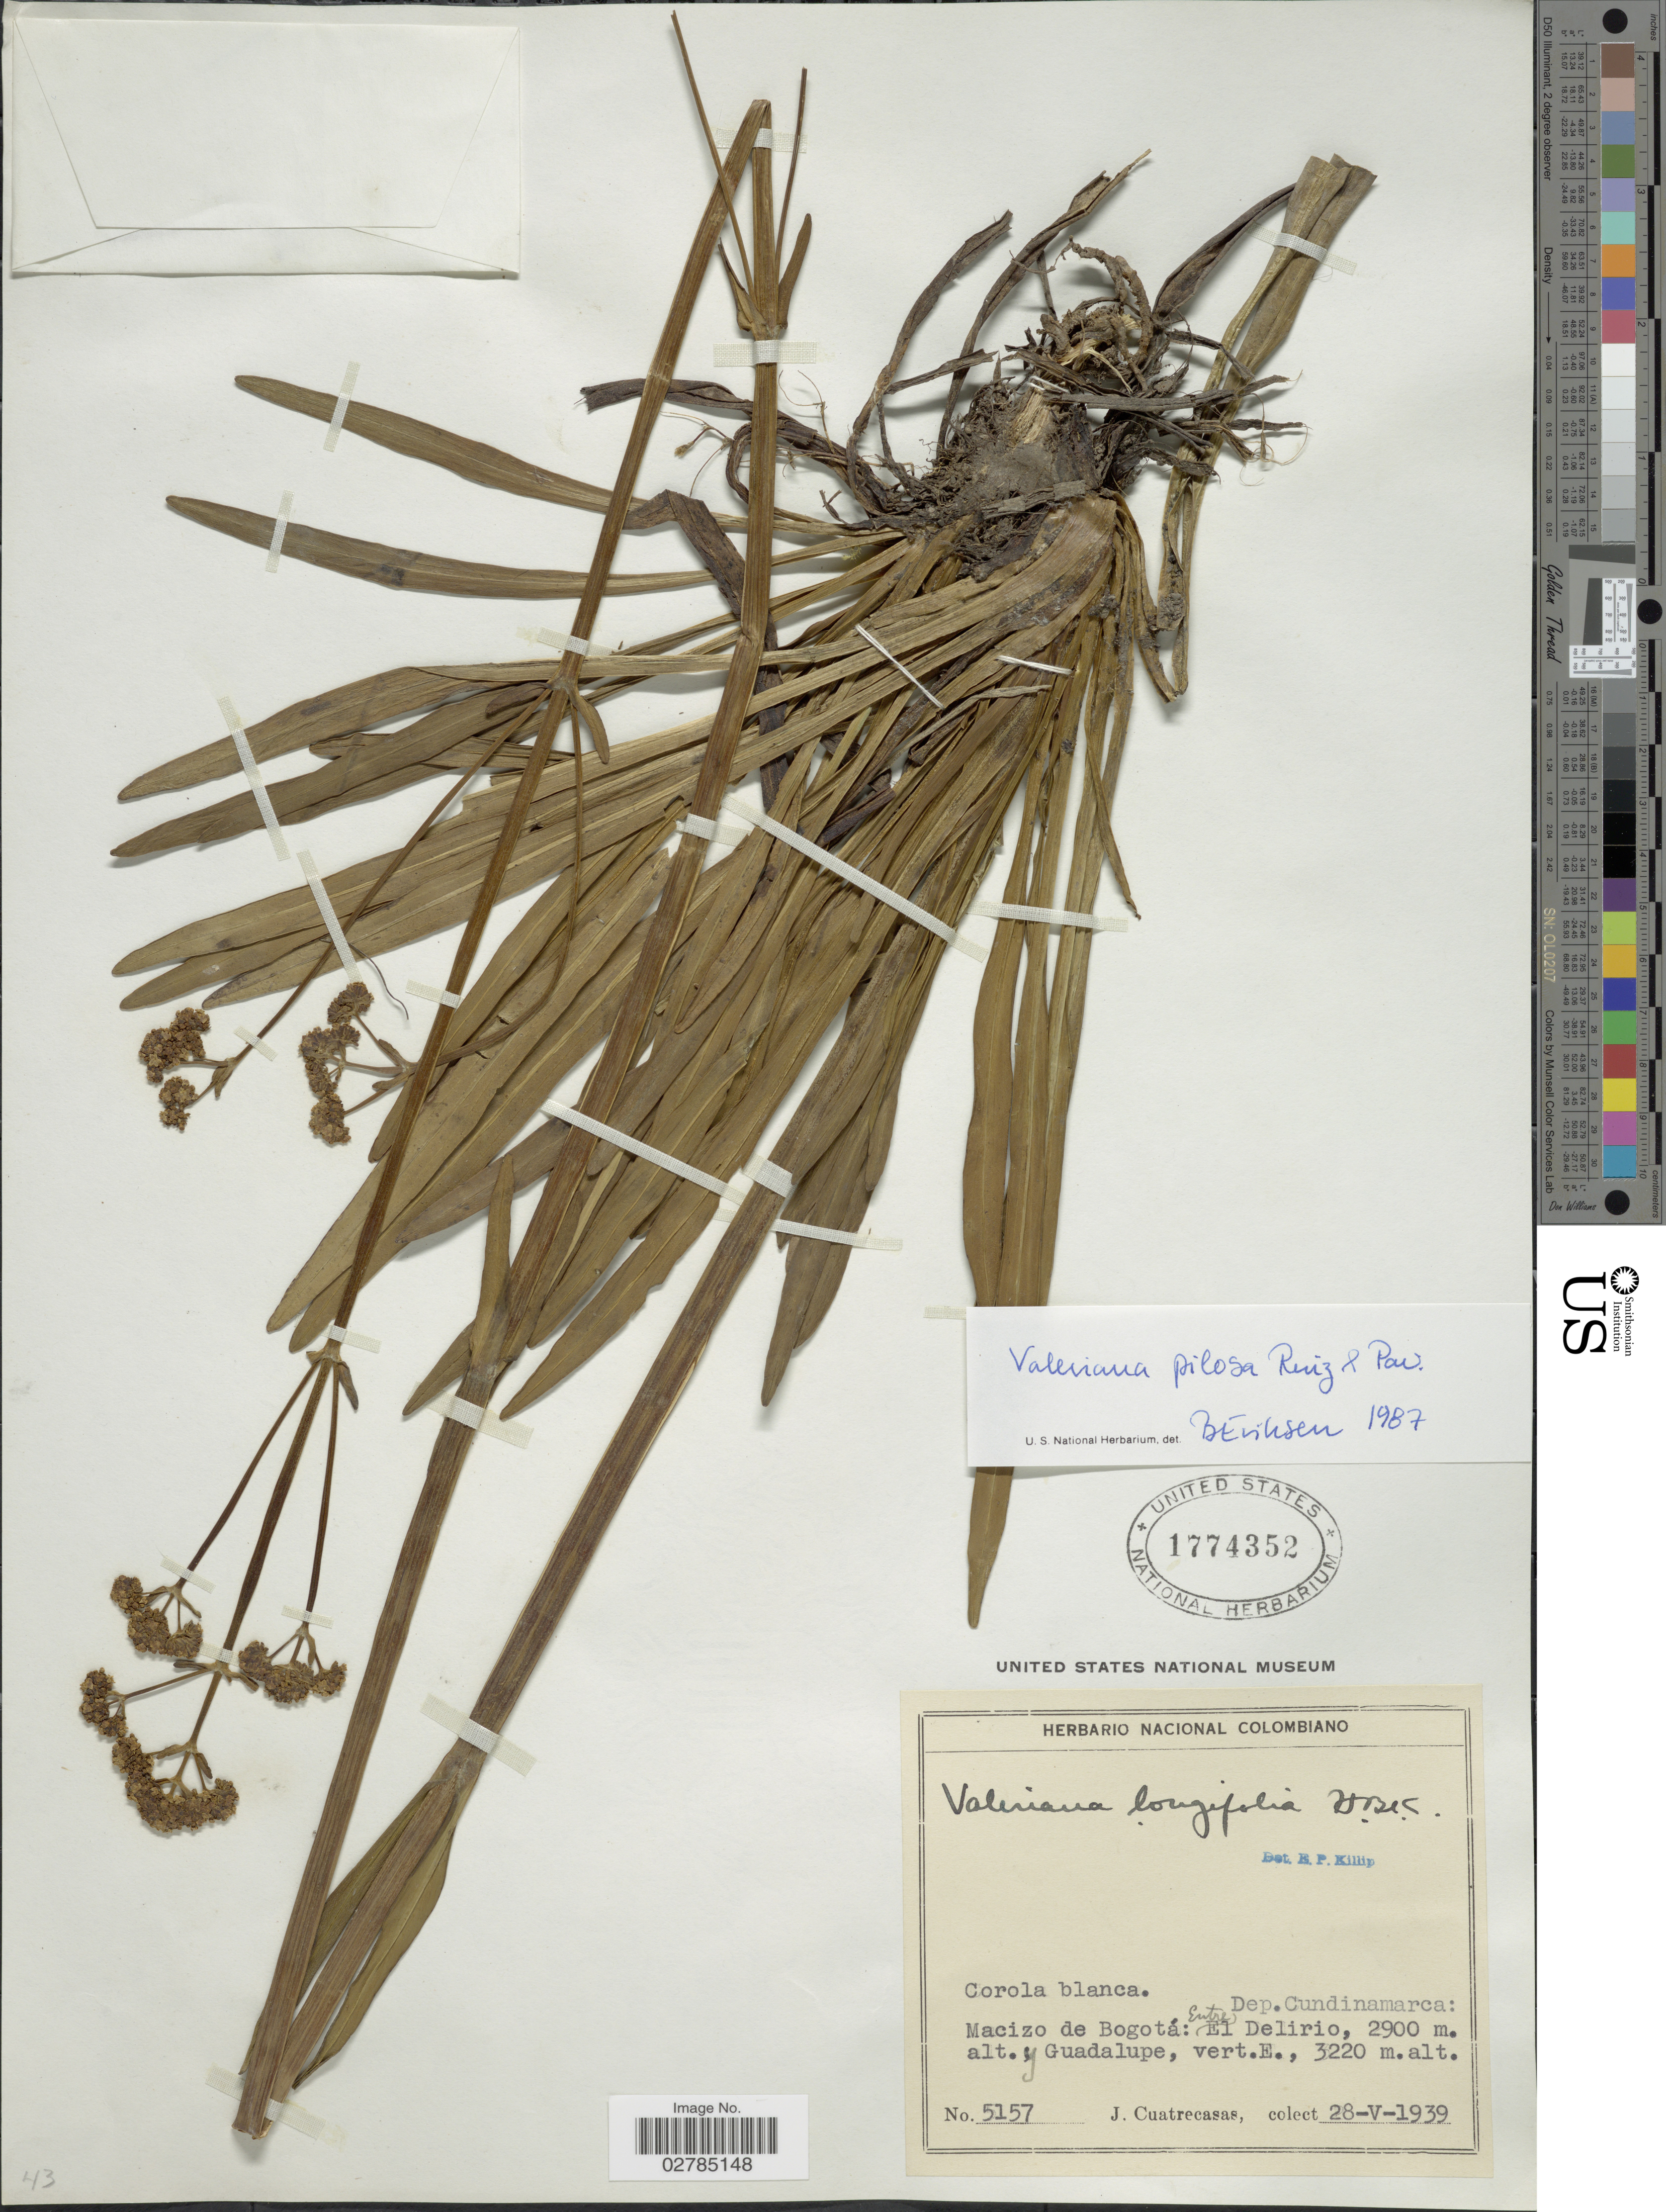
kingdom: Plantae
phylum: Tracheophyta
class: Magnoliopsida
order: Dipsacales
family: Caprifoliaceae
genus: Valeriana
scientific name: Valeriana pilosa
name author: Ruiz & Pav.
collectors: J. Cuatrecasas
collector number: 5157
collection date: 1939-05-28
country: Colombia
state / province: Cundinamarca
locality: Dep. Cundinamarca, Macizo de Bogotá, Entre el Delirio y Guadalupe.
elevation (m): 2900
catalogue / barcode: US 1774352